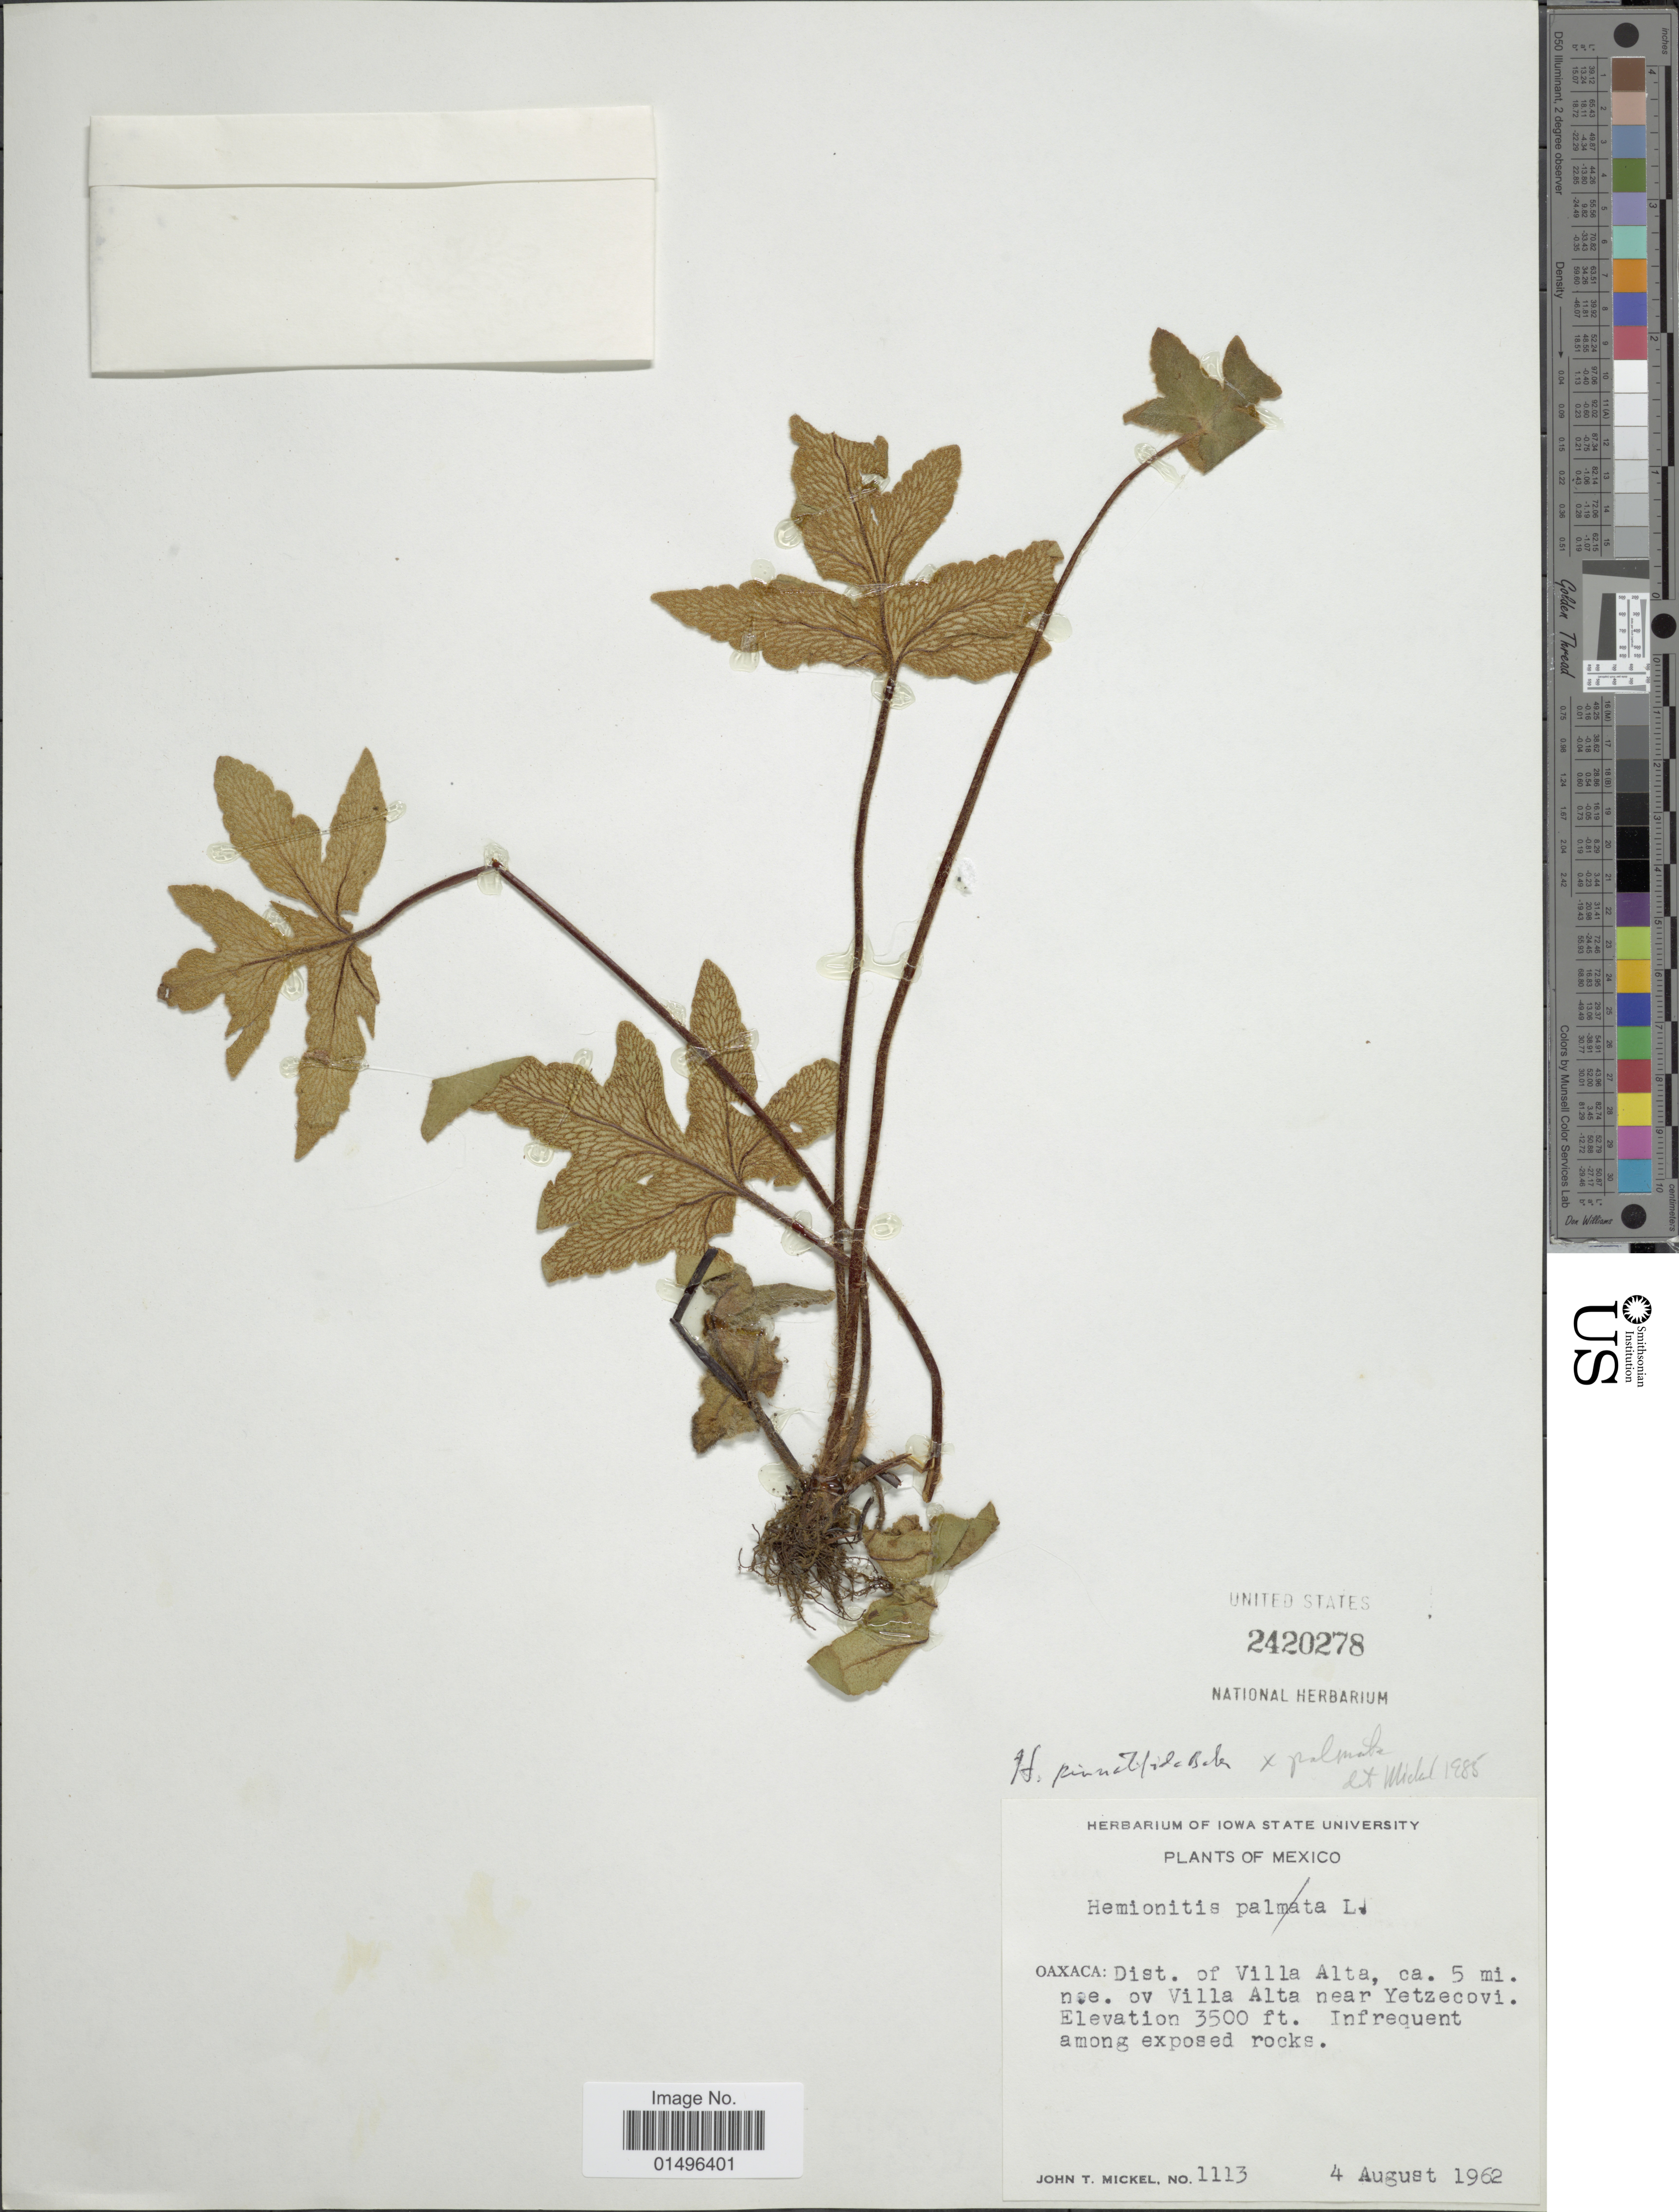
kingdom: Plantae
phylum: Tracheophyta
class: Polypodiopsida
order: Polypodiales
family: Pteridaceae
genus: Hemionitis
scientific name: Hemionitis pinnatifida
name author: Baker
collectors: J. T. Mickel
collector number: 1113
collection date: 1962-08-04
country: Mexico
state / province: Oaxaca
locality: Mexico, Oaxaca: Dist. of Villa Alta, ca. 5 mi. n. e. ov Villa Alta near Yetzecovi.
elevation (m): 1067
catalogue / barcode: US 2420278